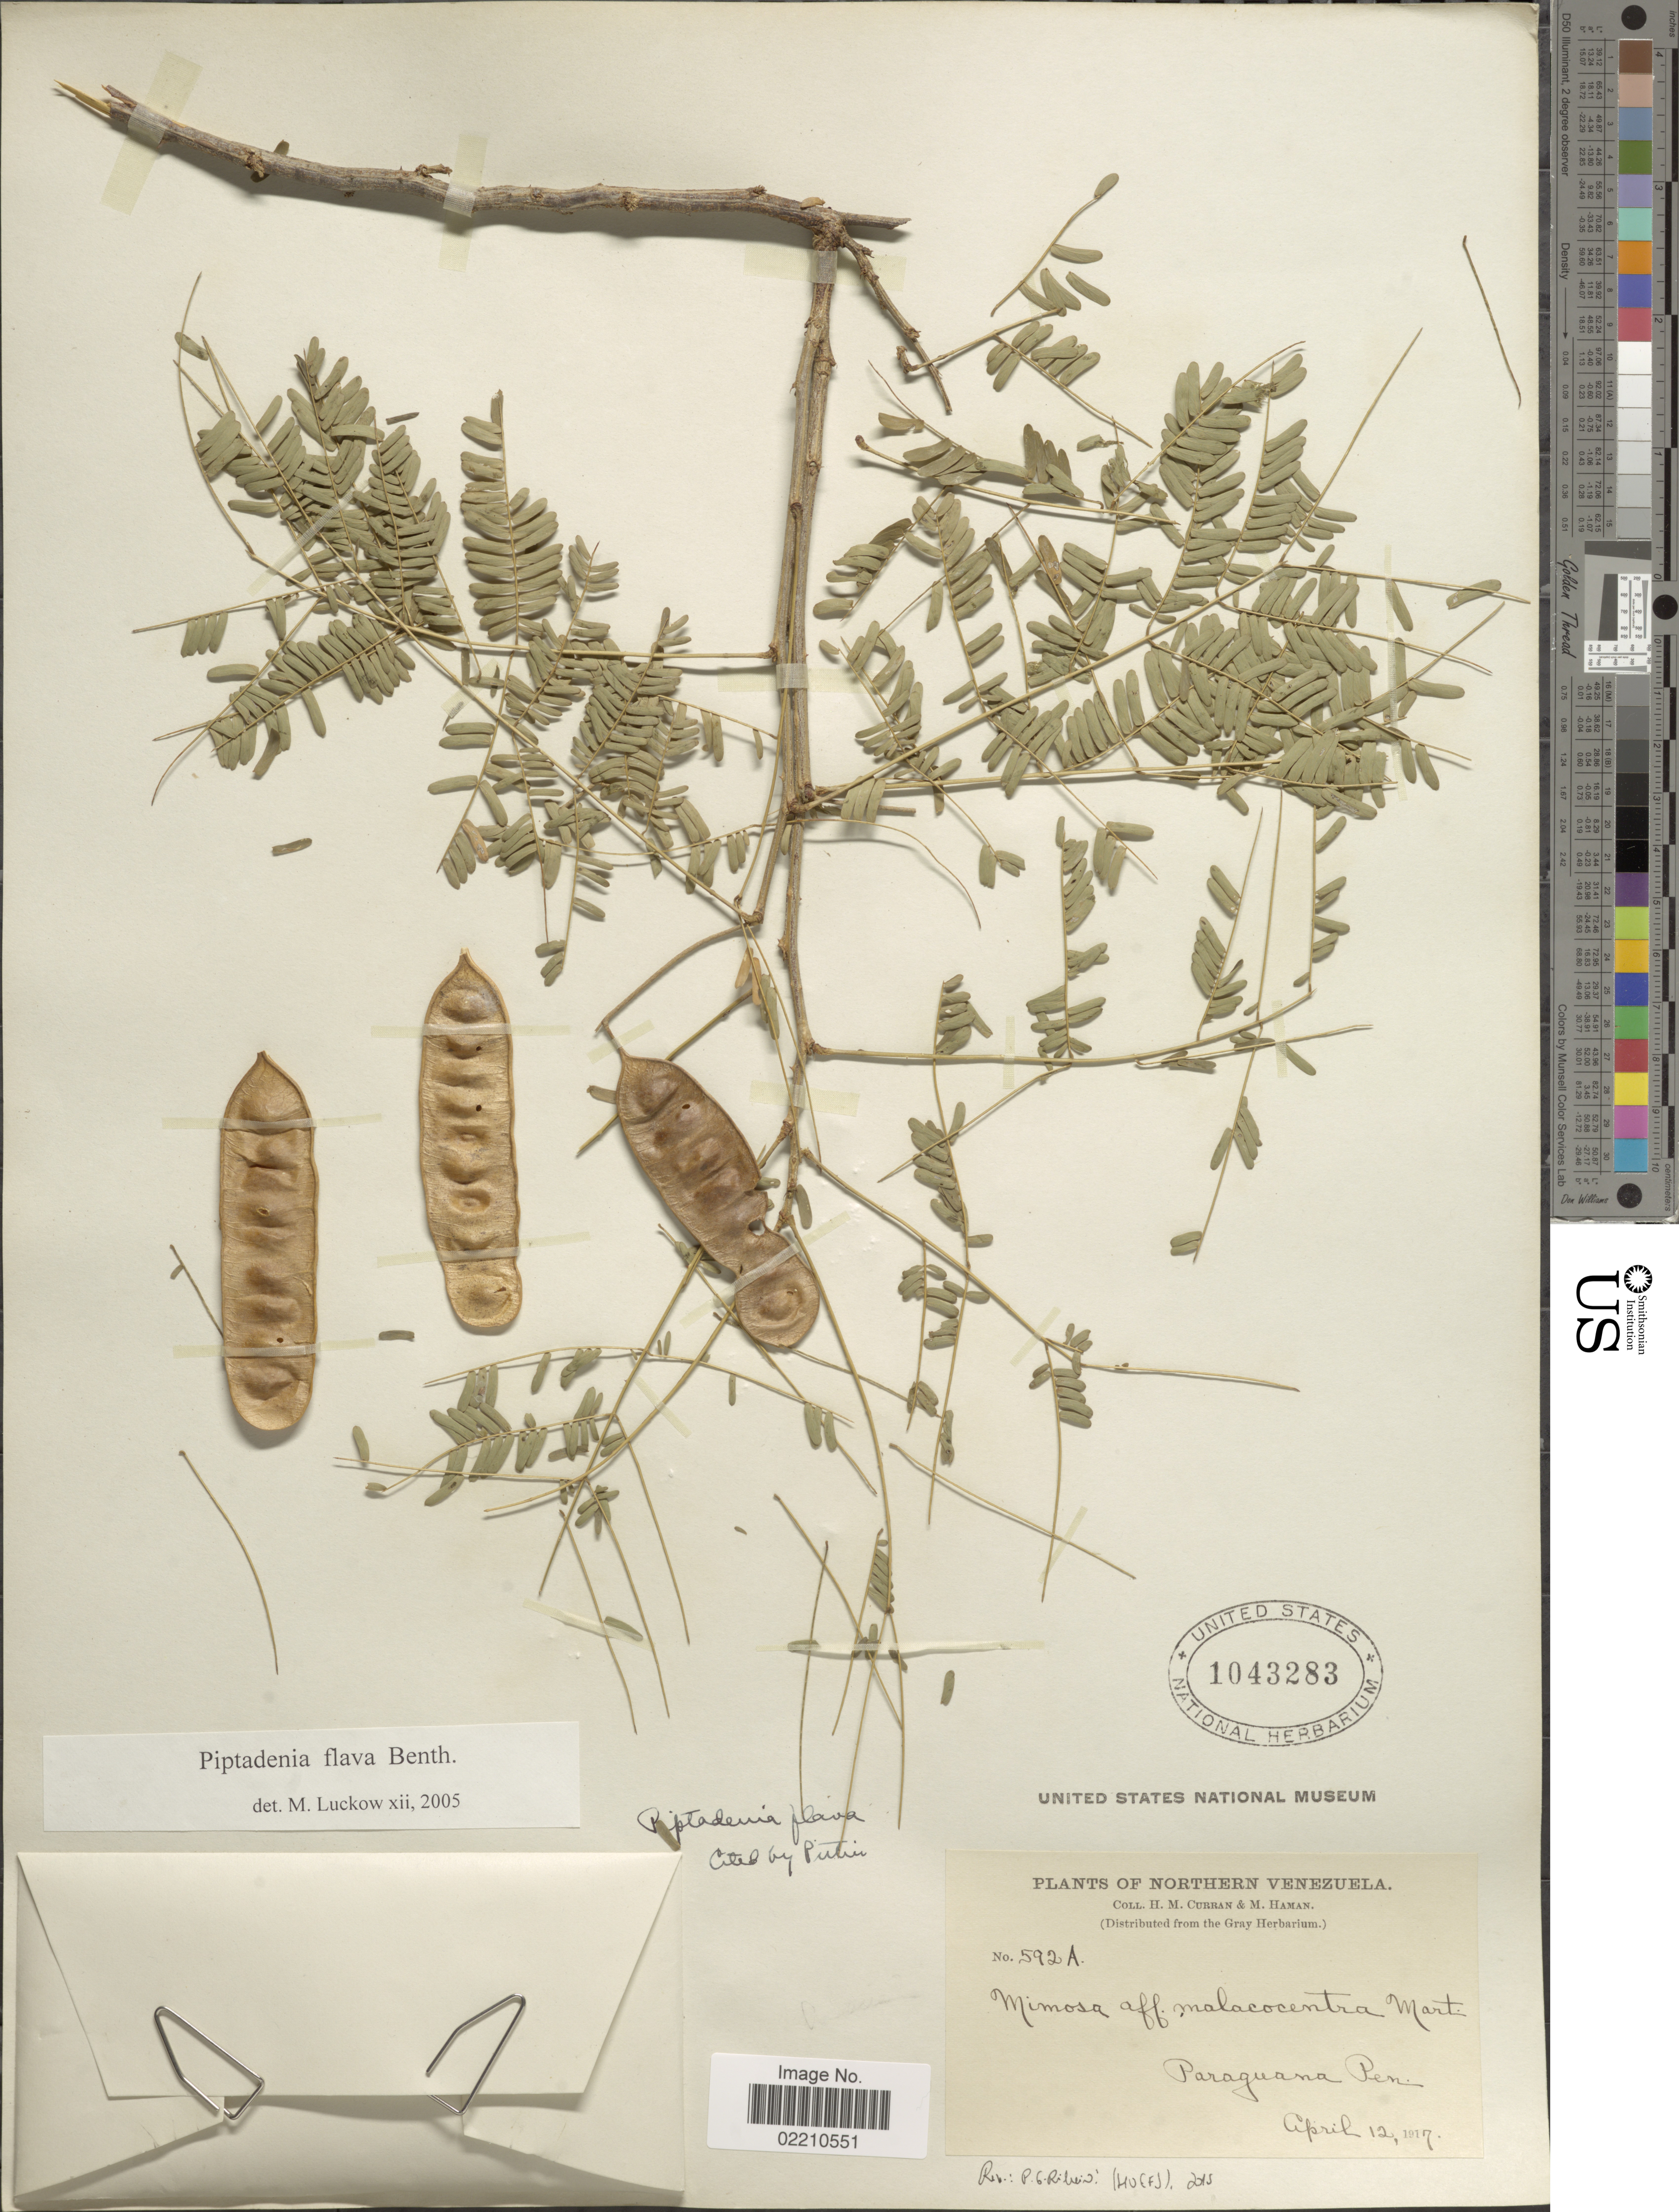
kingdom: Plantae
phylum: Tracheophyta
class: Magnoliopsida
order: Fabales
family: Fabaceae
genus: Piptadenia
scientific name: Piptadenia flava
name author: (DC.) Benth.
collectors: H. M. Curran & M. Haman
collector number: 592A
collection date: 1917-04-12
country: Venezuela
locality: Northern Venzuela, Paraguana Pen.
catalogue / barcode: US 1043283